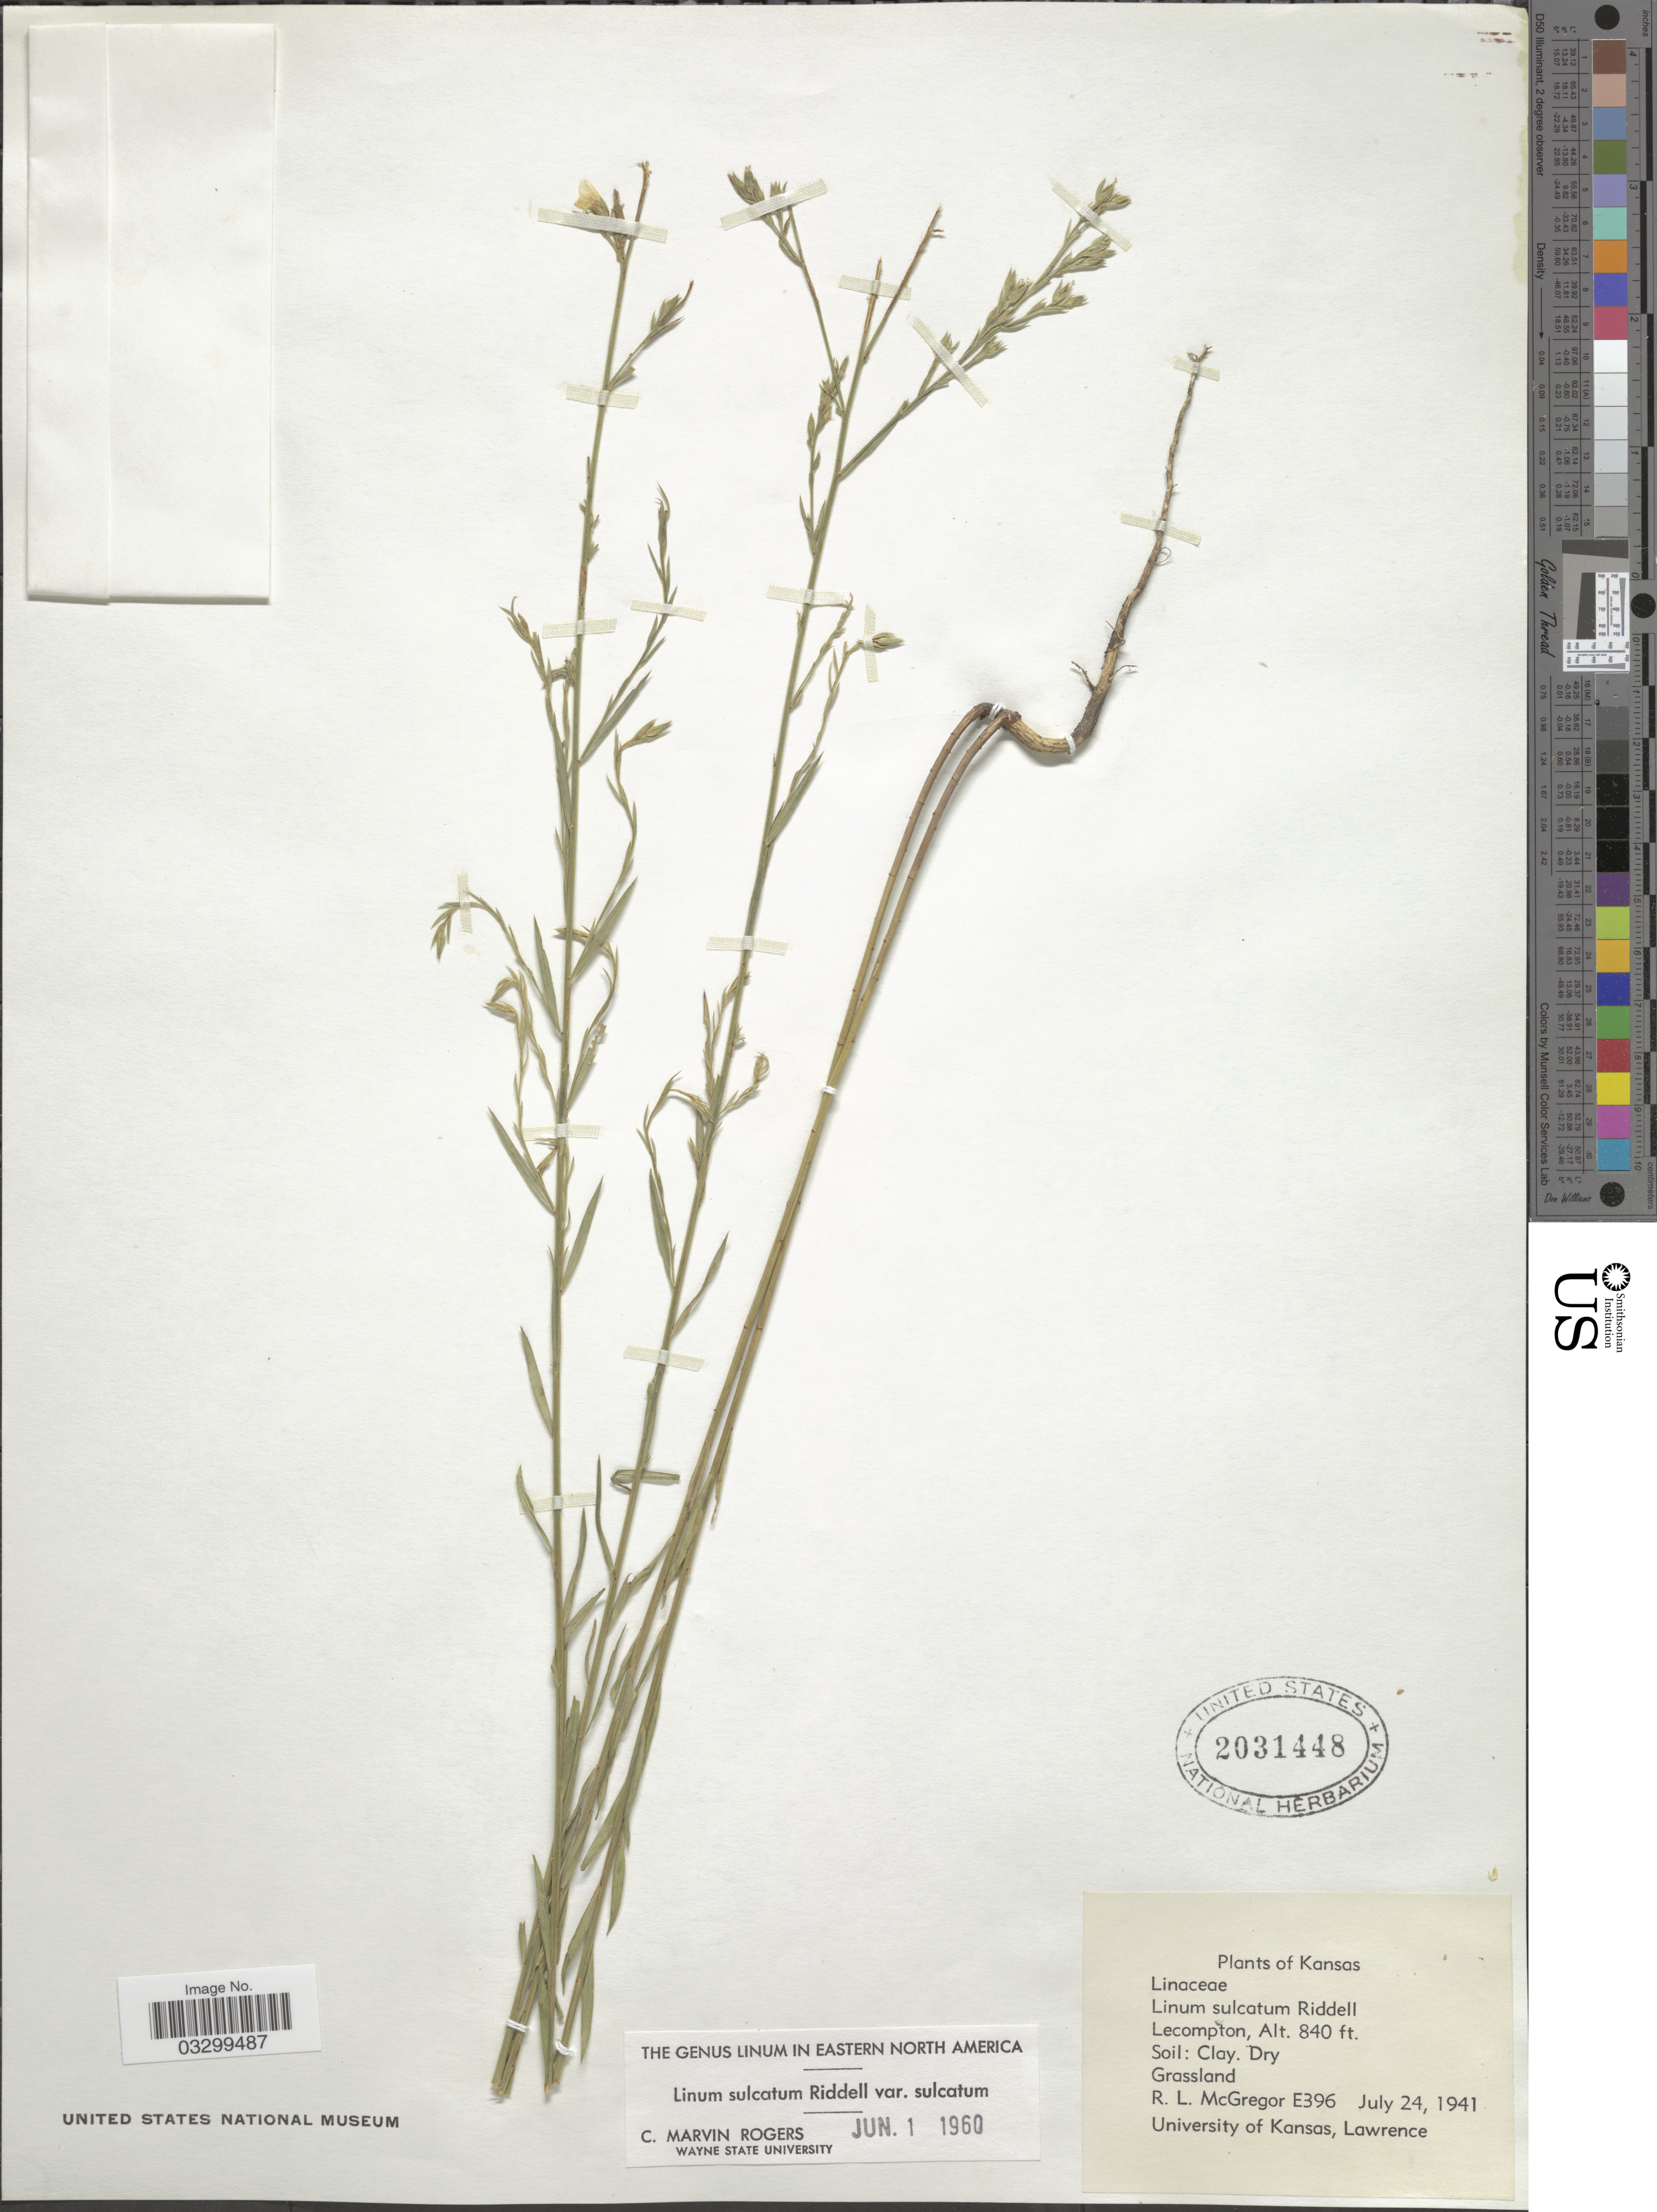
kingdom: Plantae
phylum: Tracheophyta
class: Magnoliopsida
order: Malpighiales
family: Linaceae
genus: Linum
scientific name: Linum sulcatum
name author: Riddell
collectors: R. McGregor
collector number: E396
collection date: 1941-07-24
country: United States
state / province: Kansas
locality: Lecompton.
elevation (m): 256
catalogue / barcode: US 2031448